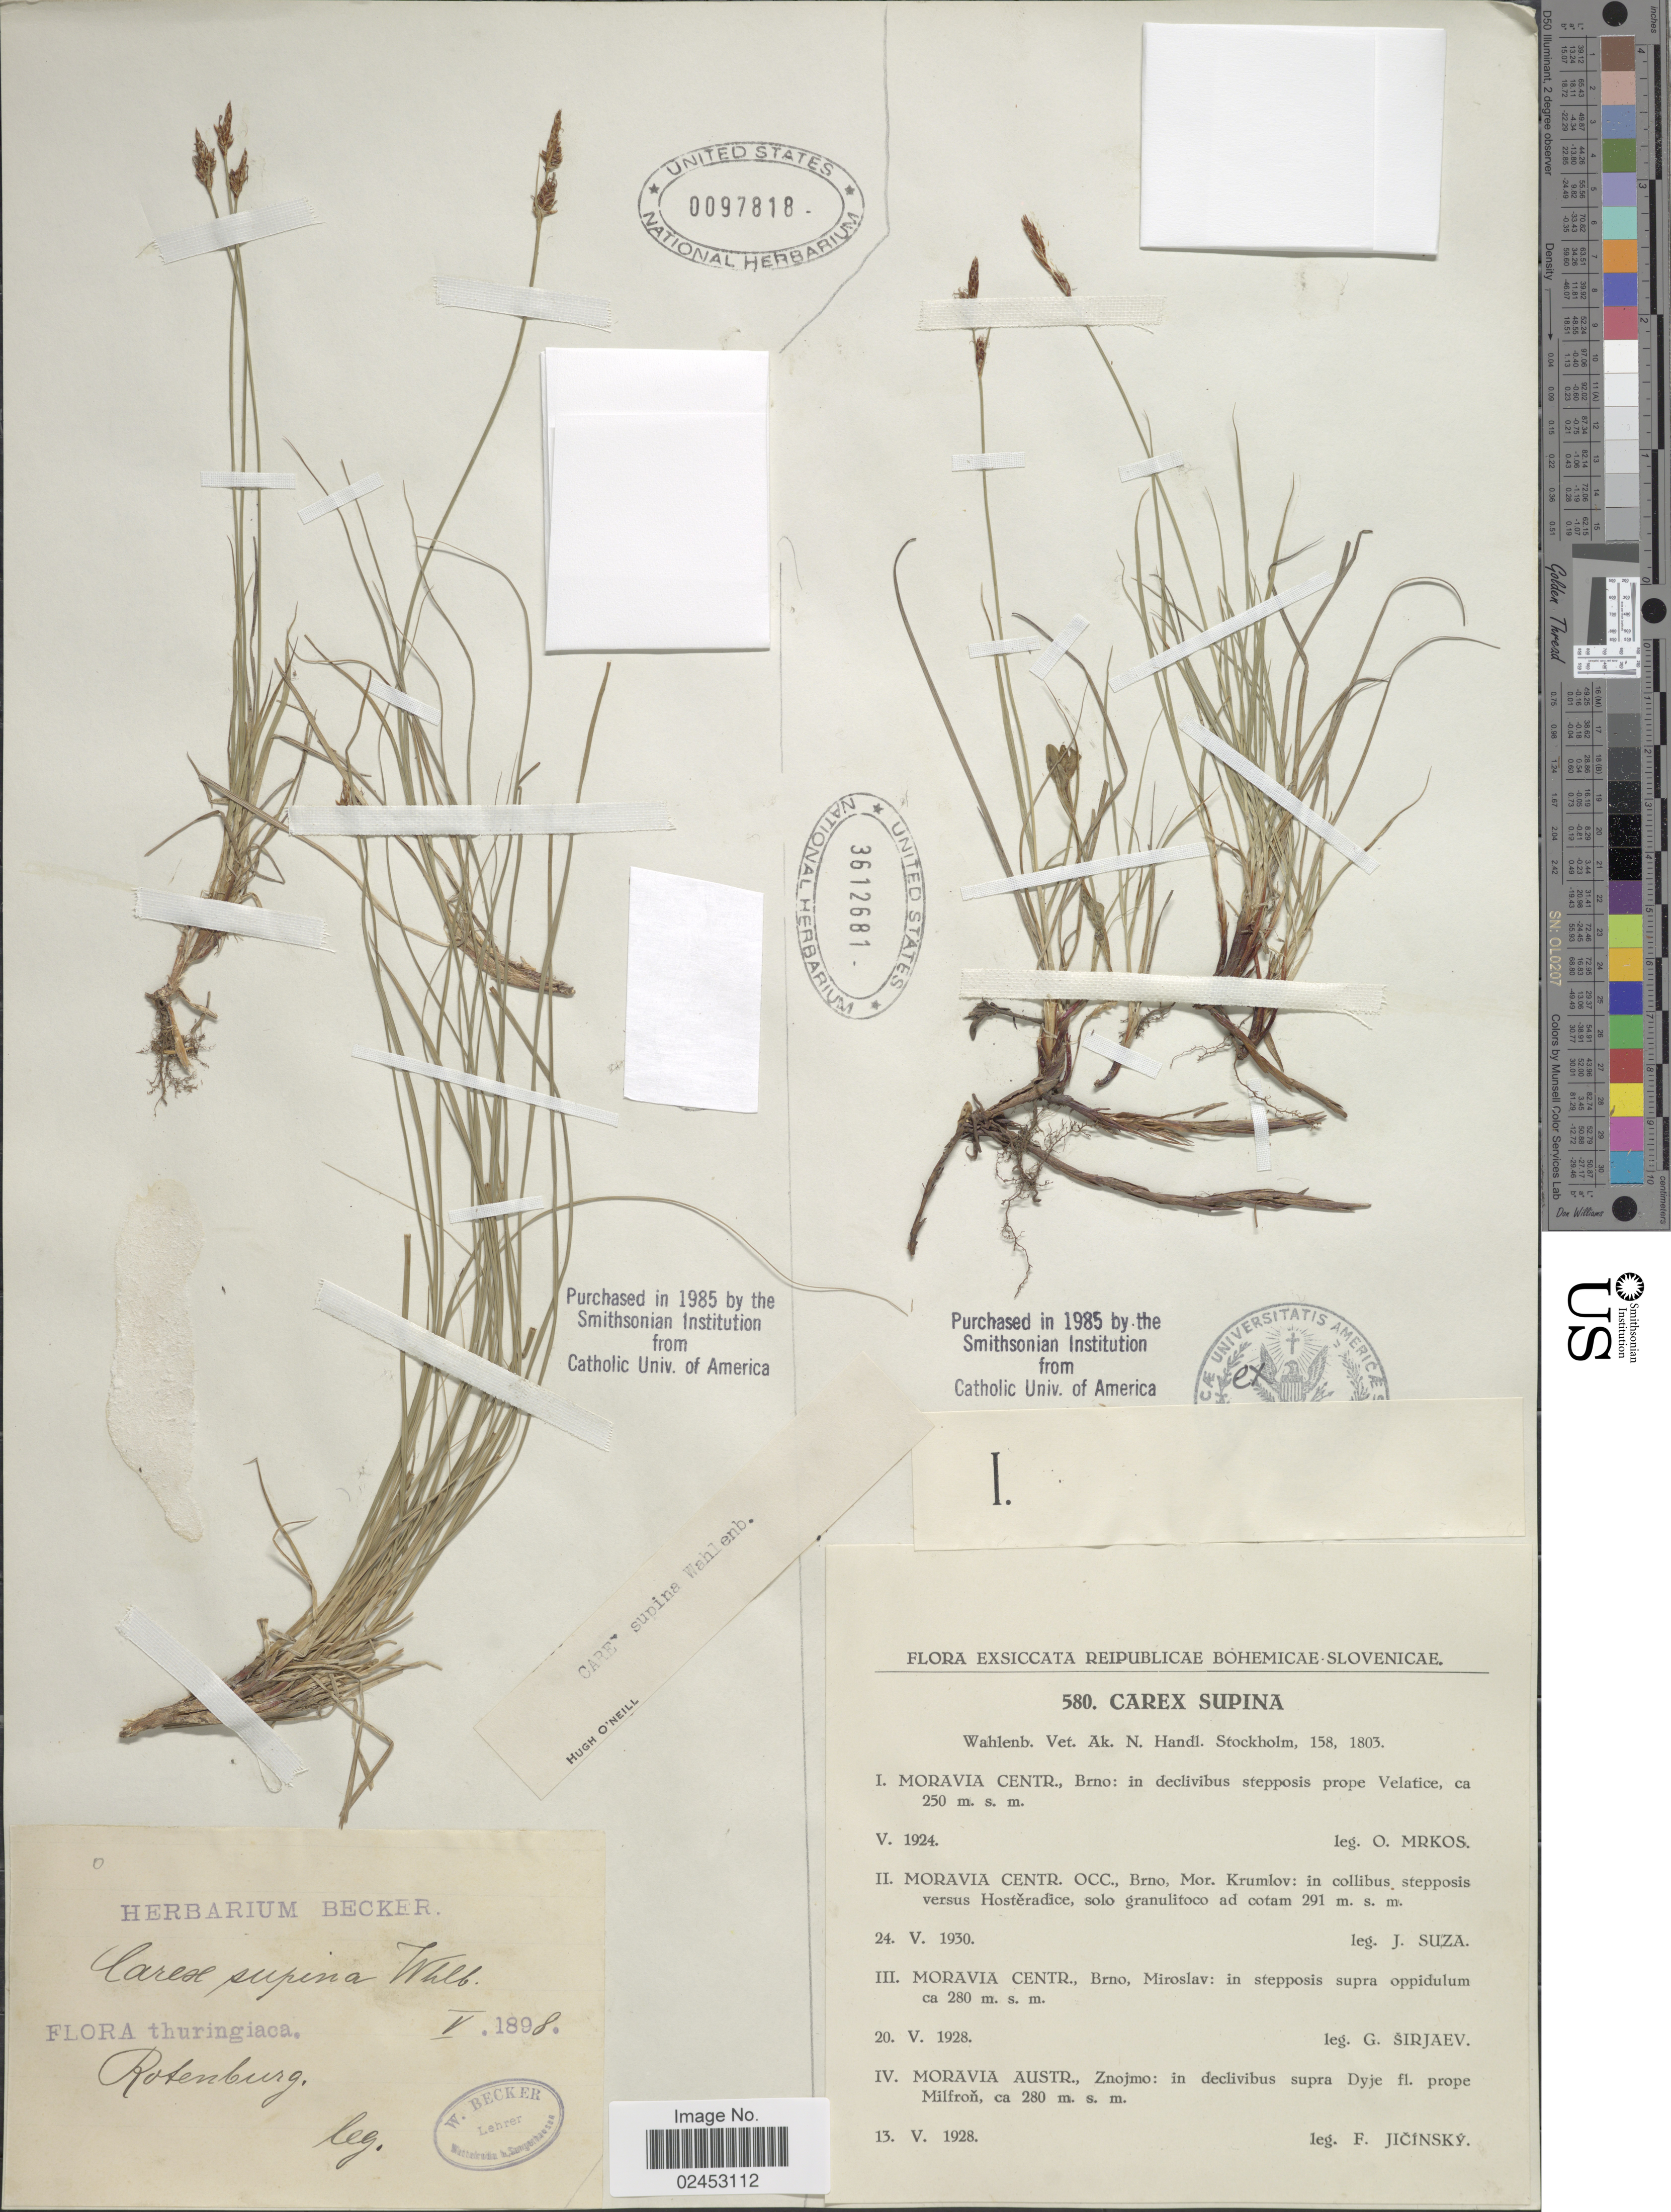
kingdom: Plantae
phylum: Tracheophyta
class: Liliopsida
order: Poales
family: Cyperaceae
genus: Carex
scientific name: Carex supina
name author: Willd. ex Wahlenb.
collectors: O. Mrkos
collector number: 580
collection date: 1924-05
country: Czechia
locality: Reipublicae Bohemicae Slovenicae, Moravia centr., Brno: in declivibus stepposis prope Velatice.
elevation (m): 250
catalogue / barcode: US 3612681-2